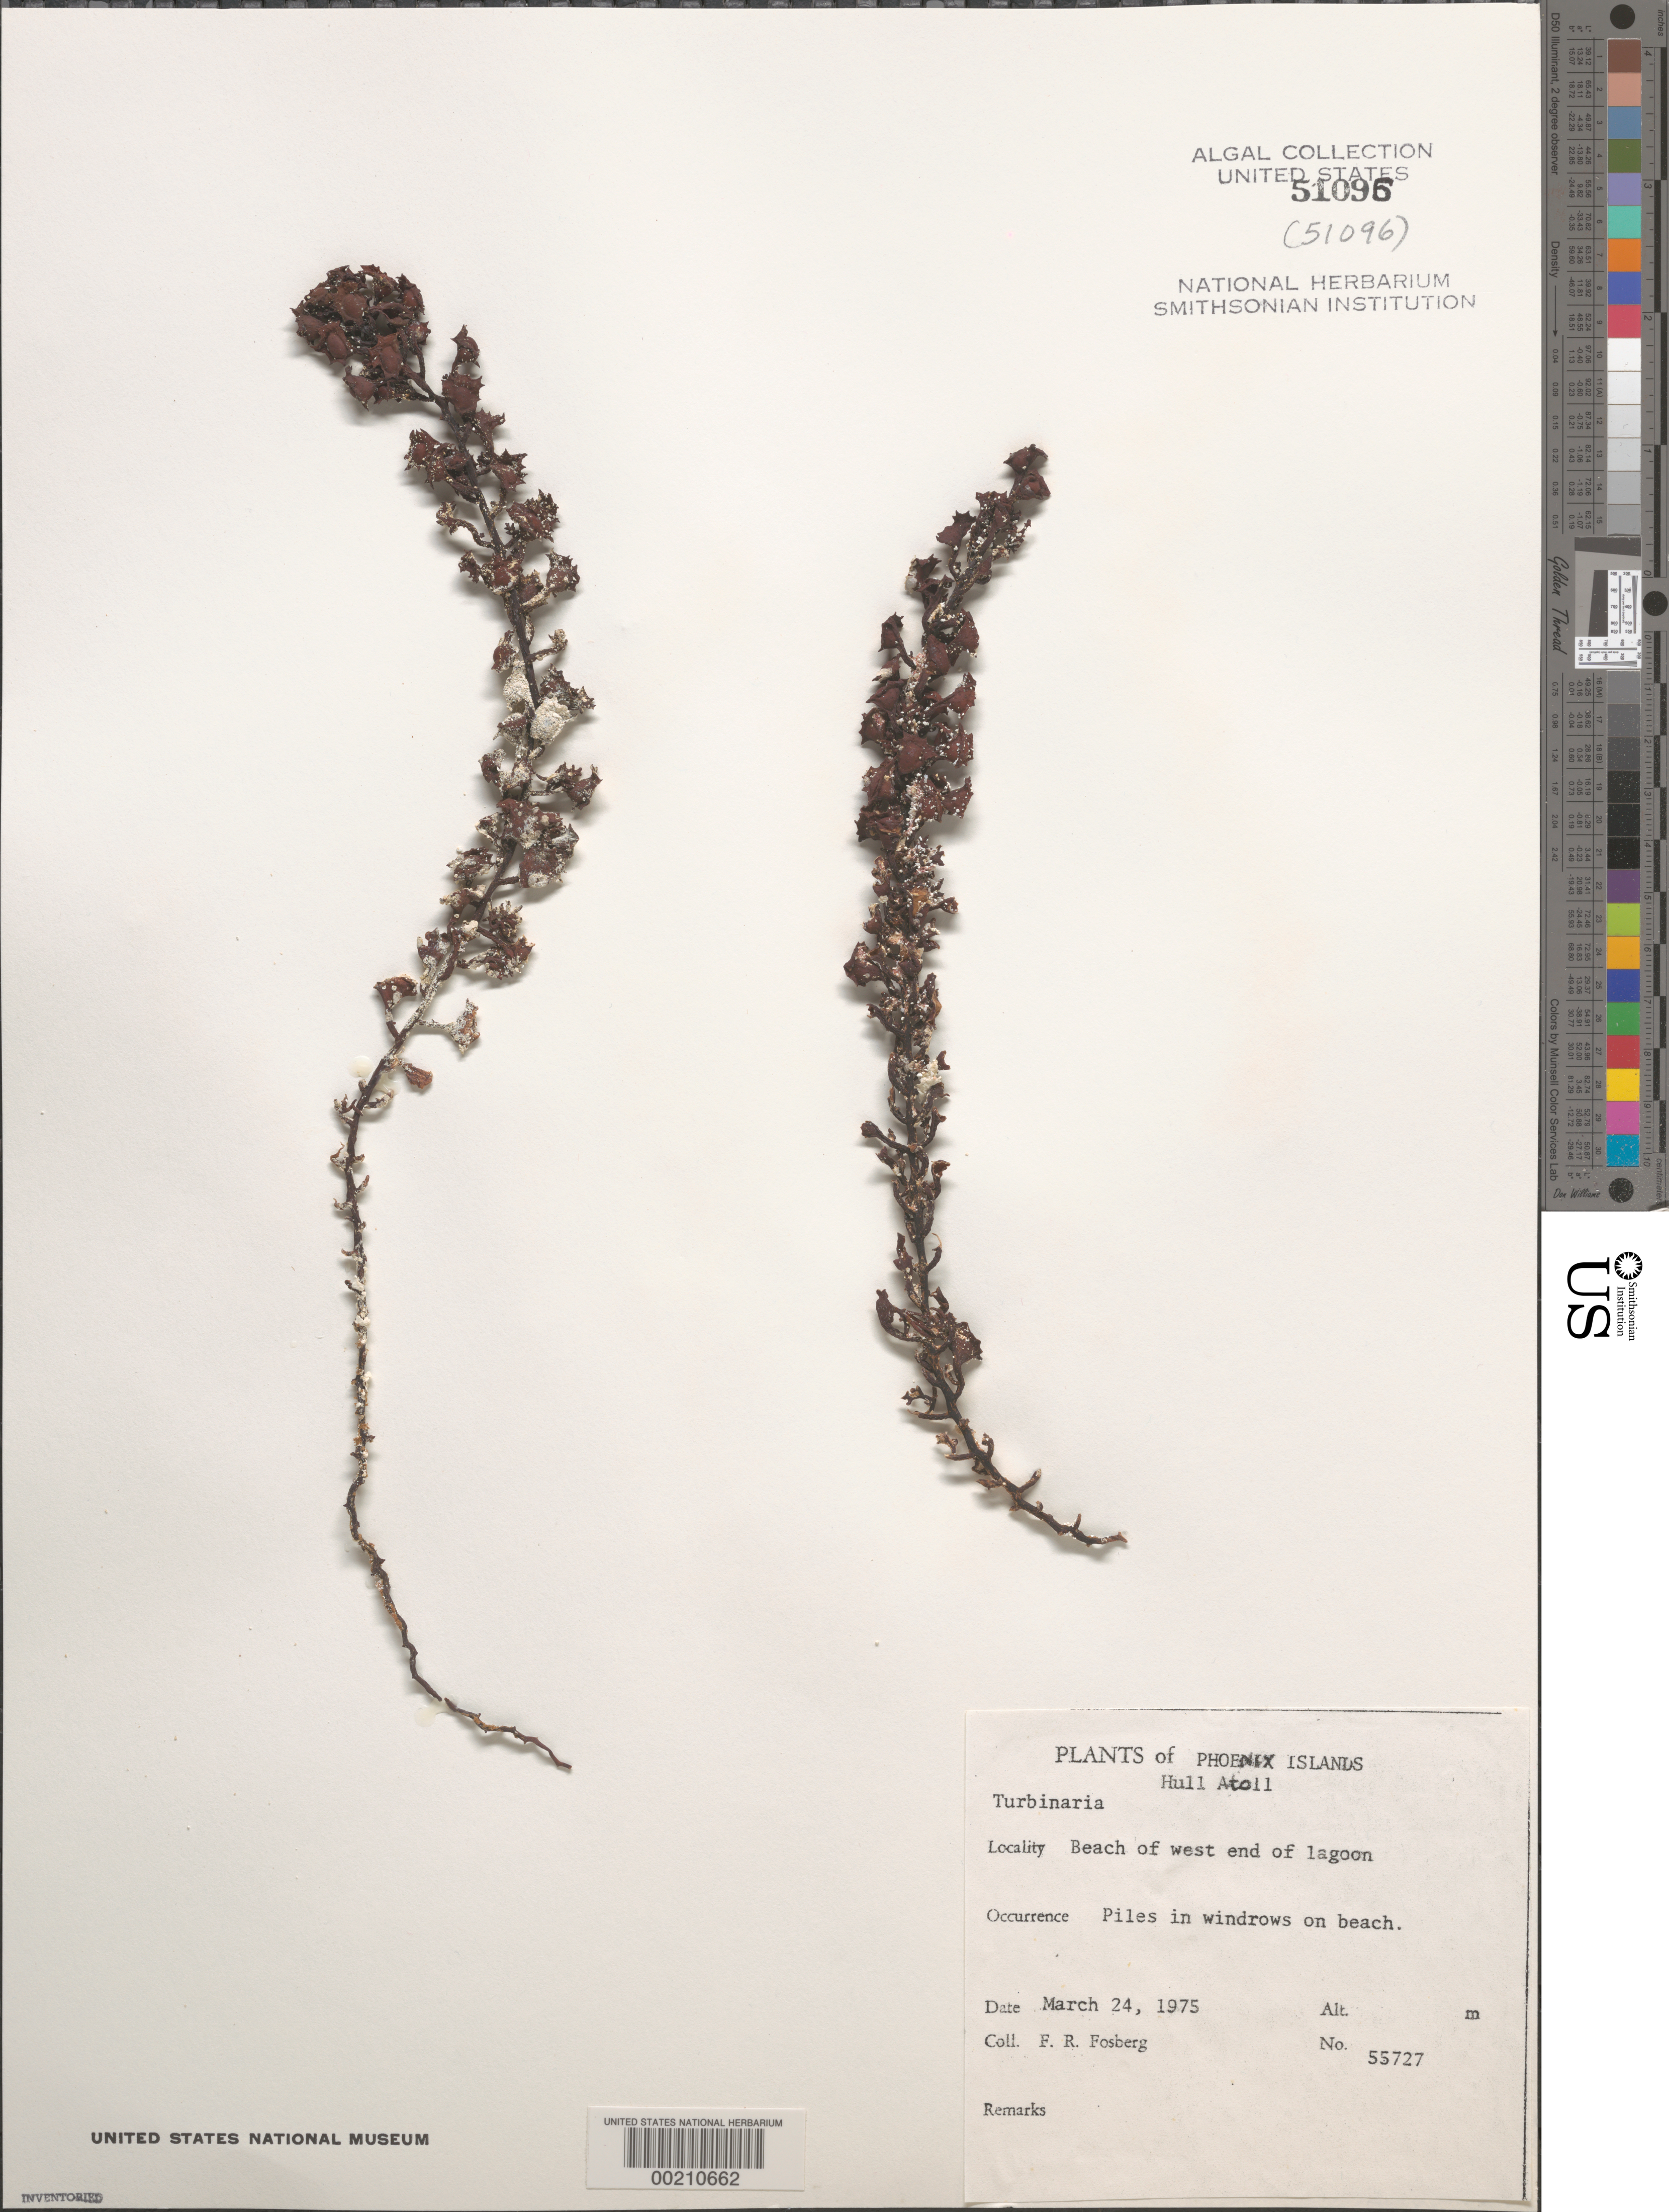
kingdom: Chromista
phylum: Ochrophyta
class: Phaeophyceae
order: Fucales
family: Sargassaceae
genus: Turbinaria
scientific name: Turbinaria sp.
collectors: F. R. Fosberg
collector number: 55727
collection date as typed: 24 Mar 1975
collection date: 1975-03-24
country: Kiribati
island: Orona (Hull) Atoll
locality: Hull Islet. West end of lagoon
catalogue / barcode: US 51096